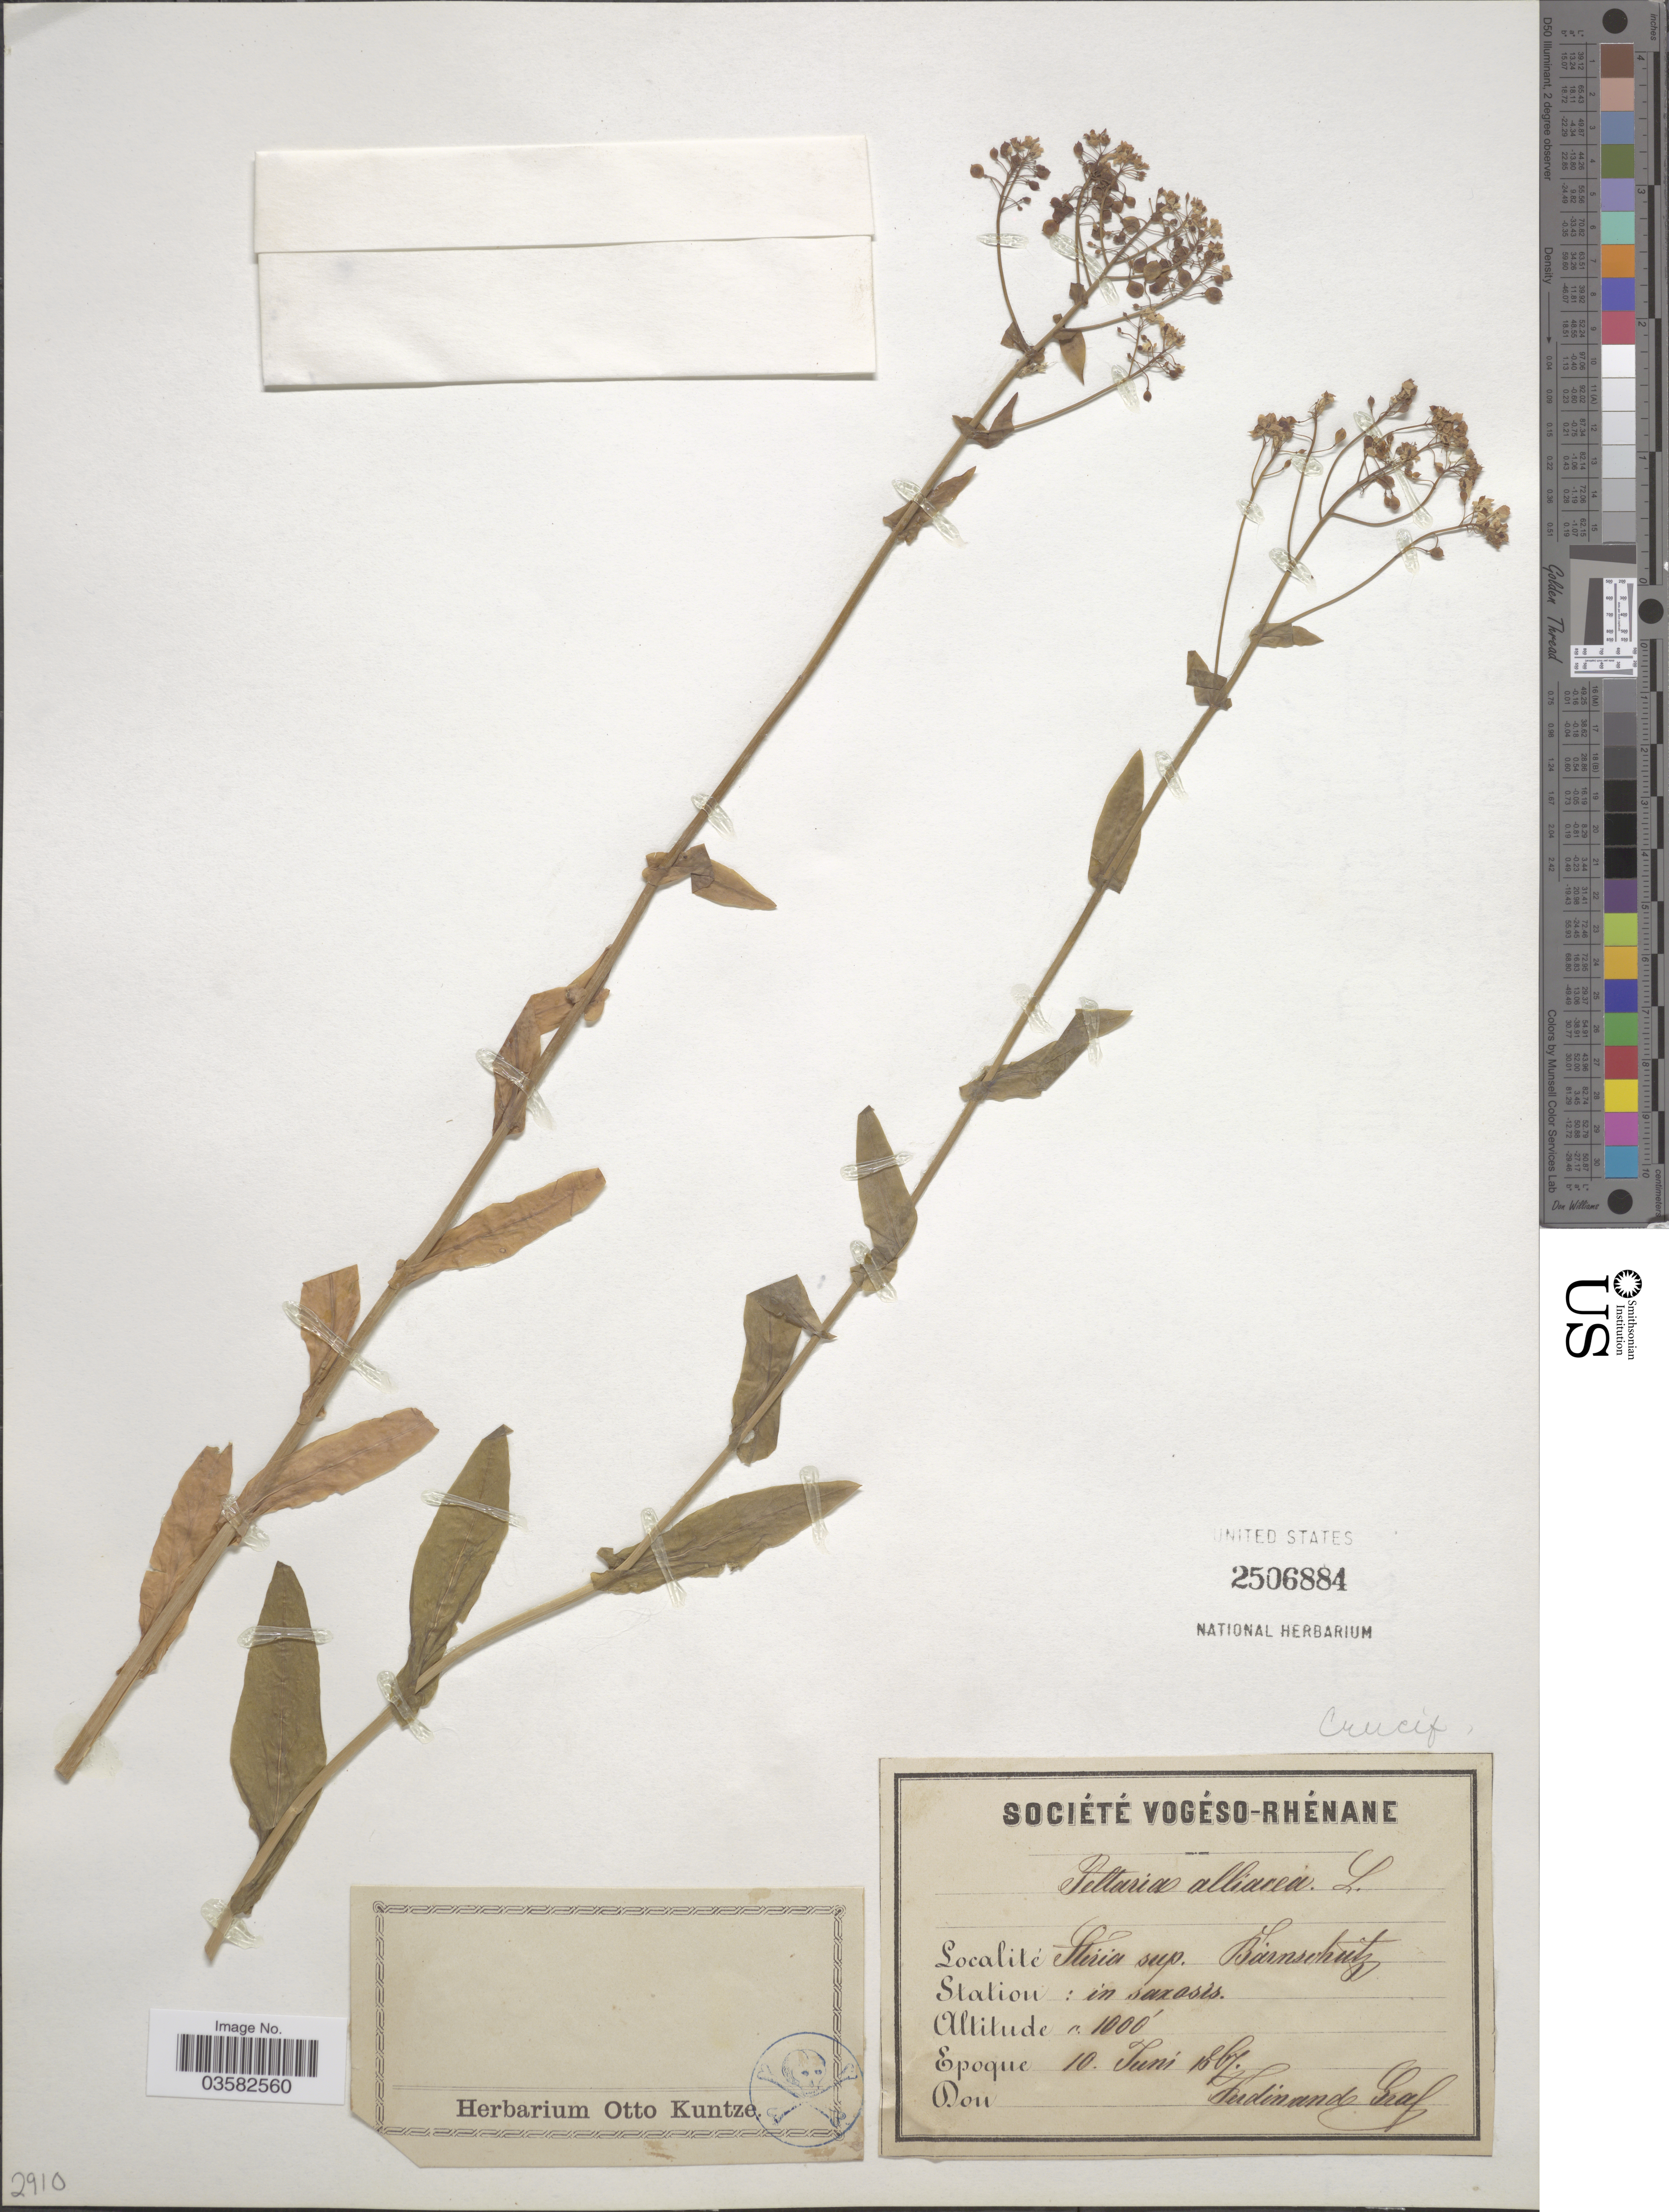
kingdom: Plantae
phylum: Tracheophyta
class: Magnoliopsida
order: Brassicales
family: Brassicaceae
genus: Peltaria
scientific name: Peltaria alliacea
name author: Jacq.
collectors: F. Graf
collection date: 1867-06-10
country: Austria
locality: Stiria sup. Barnschutz. Station: in saxosis.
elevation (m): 305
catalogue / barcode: US 2506884